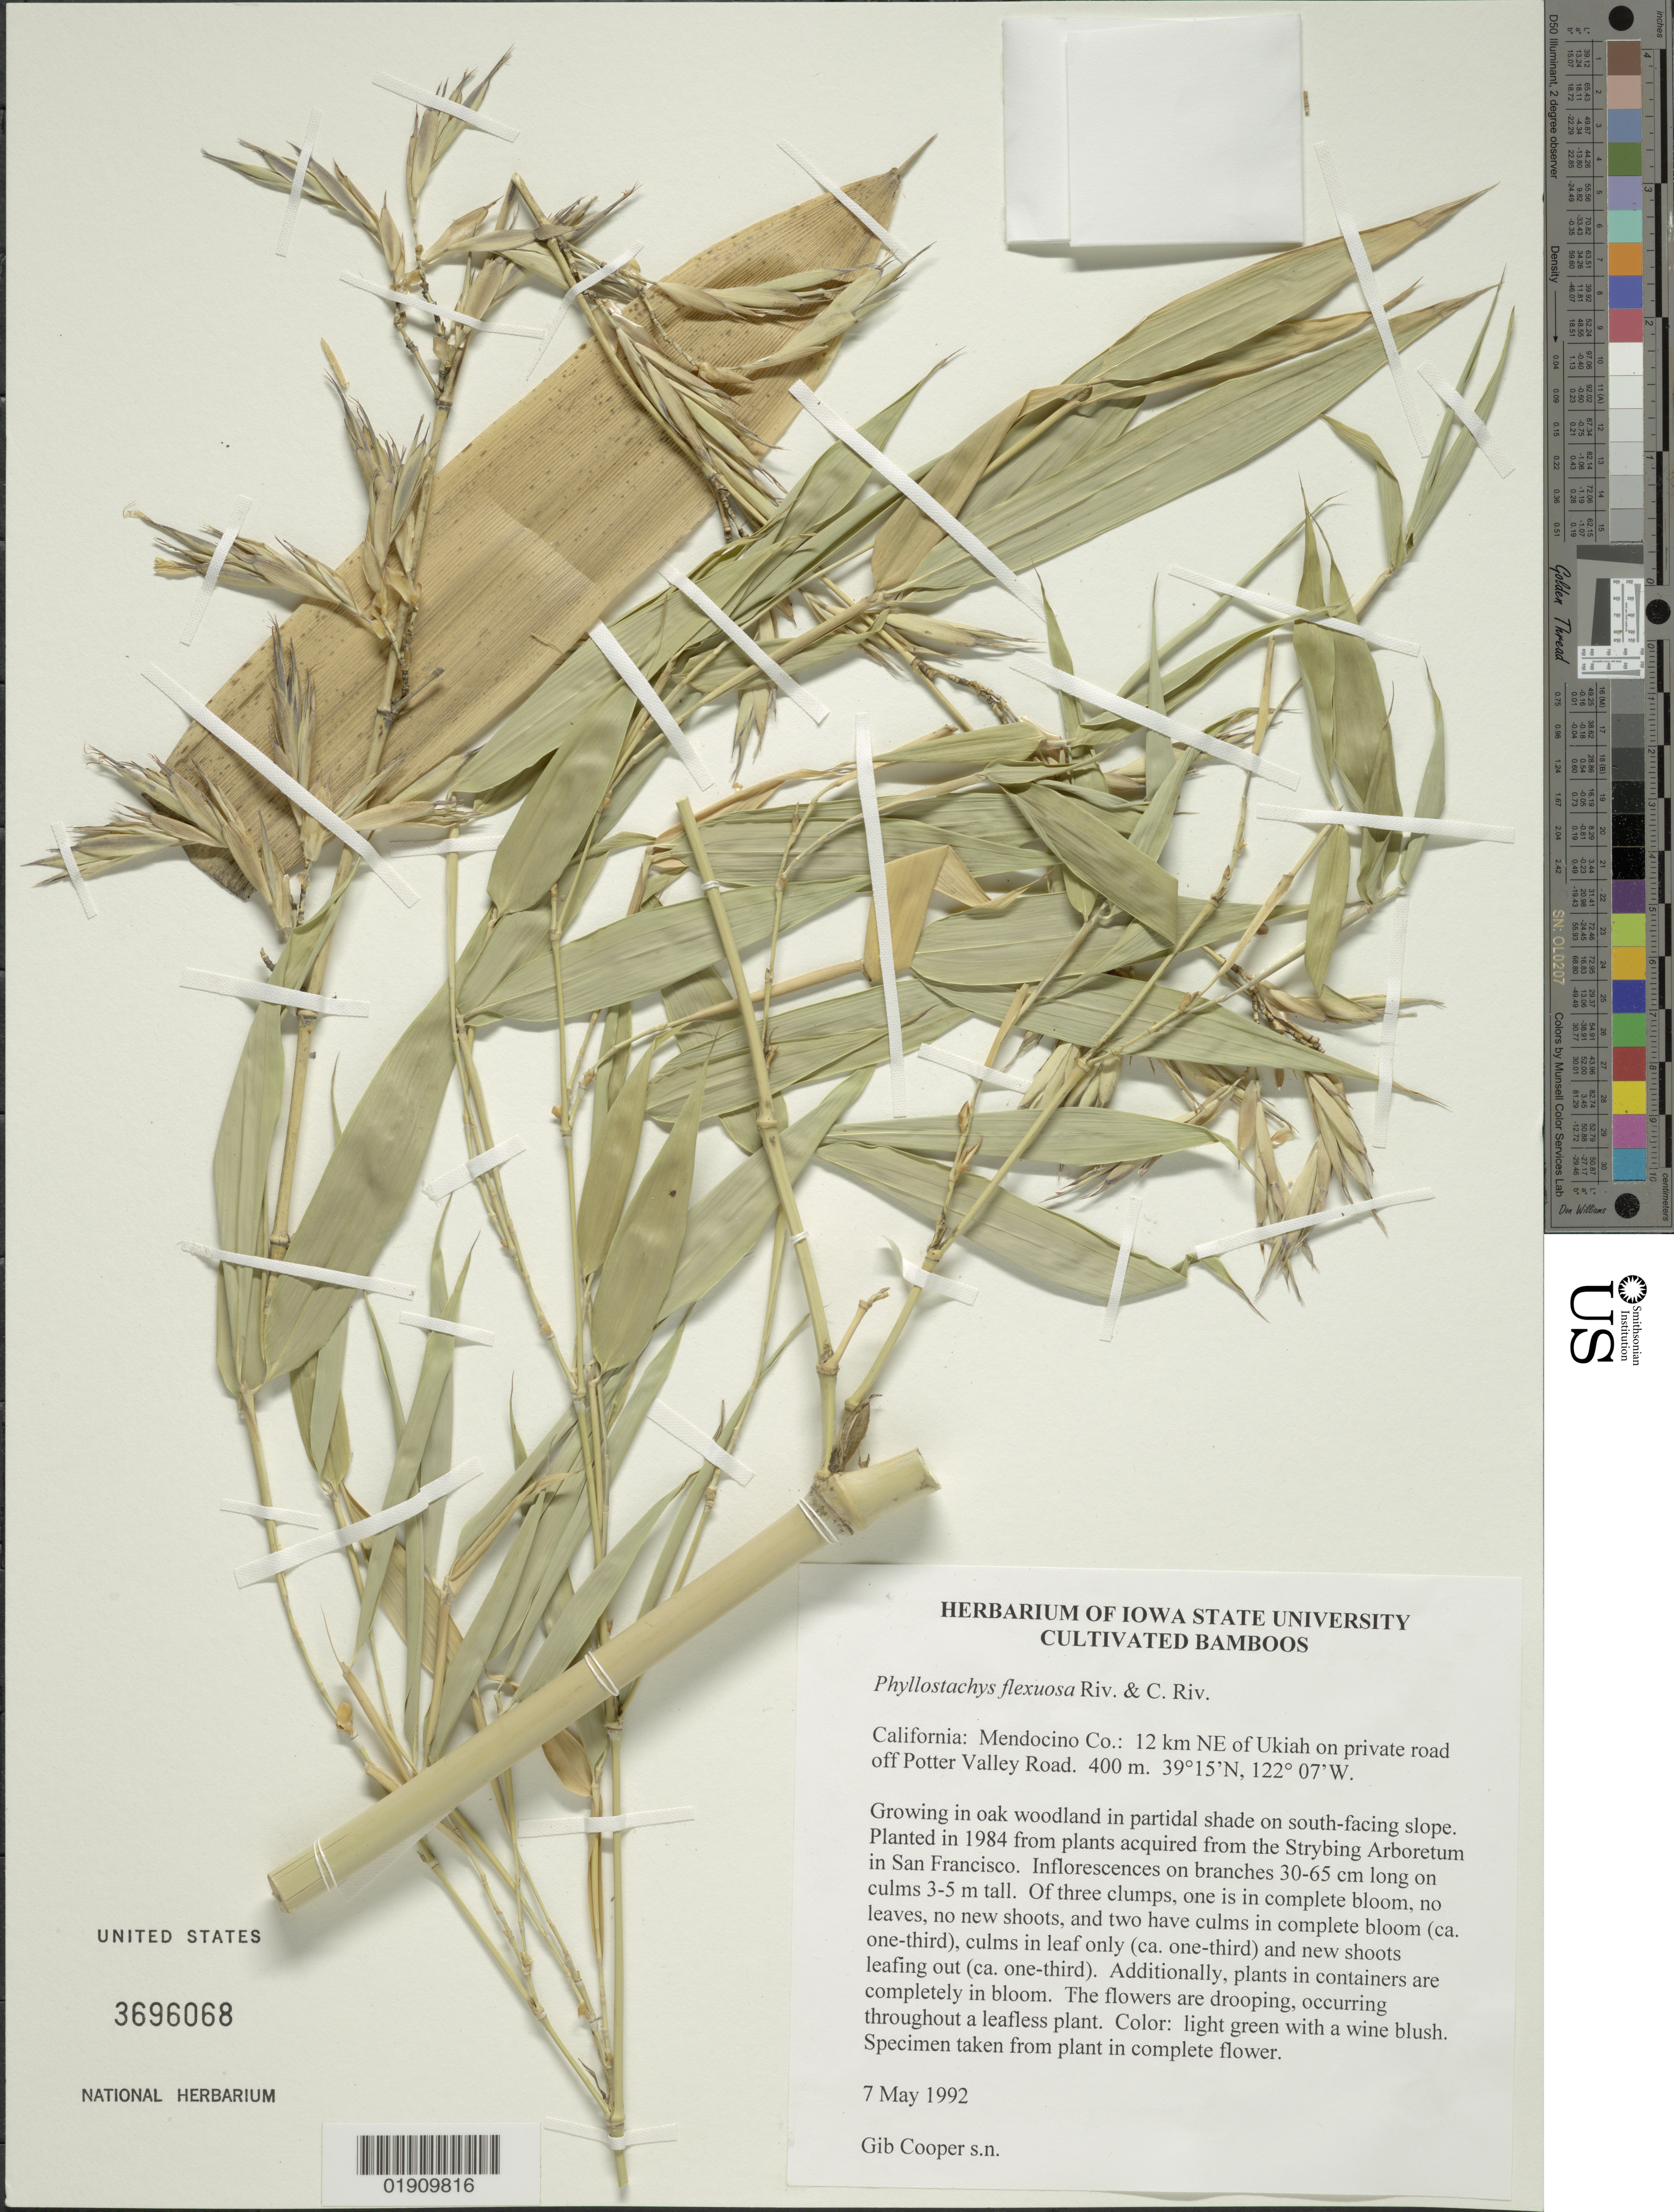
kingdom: Plantae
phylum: Tracheophyta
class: Liliopsida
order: Poales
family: Poaceae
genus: Phyllostachys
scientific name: Phyllostachys flexuosa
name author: Rivière & C. Rivière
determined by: Cooper, Gib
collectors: G. Cooper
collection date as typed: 7 May 1992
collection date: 1992-05-07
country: United States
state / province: California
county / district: Mendocino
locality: California: Mendocino Co.: 12km NE of Ukiah on private road off Potter Valley Road.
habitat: Growing in oak woodland in partidal shade on south-facing slope.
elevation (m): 400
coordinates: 39°15'00" N, 122°07' W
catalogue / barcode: US 3696068